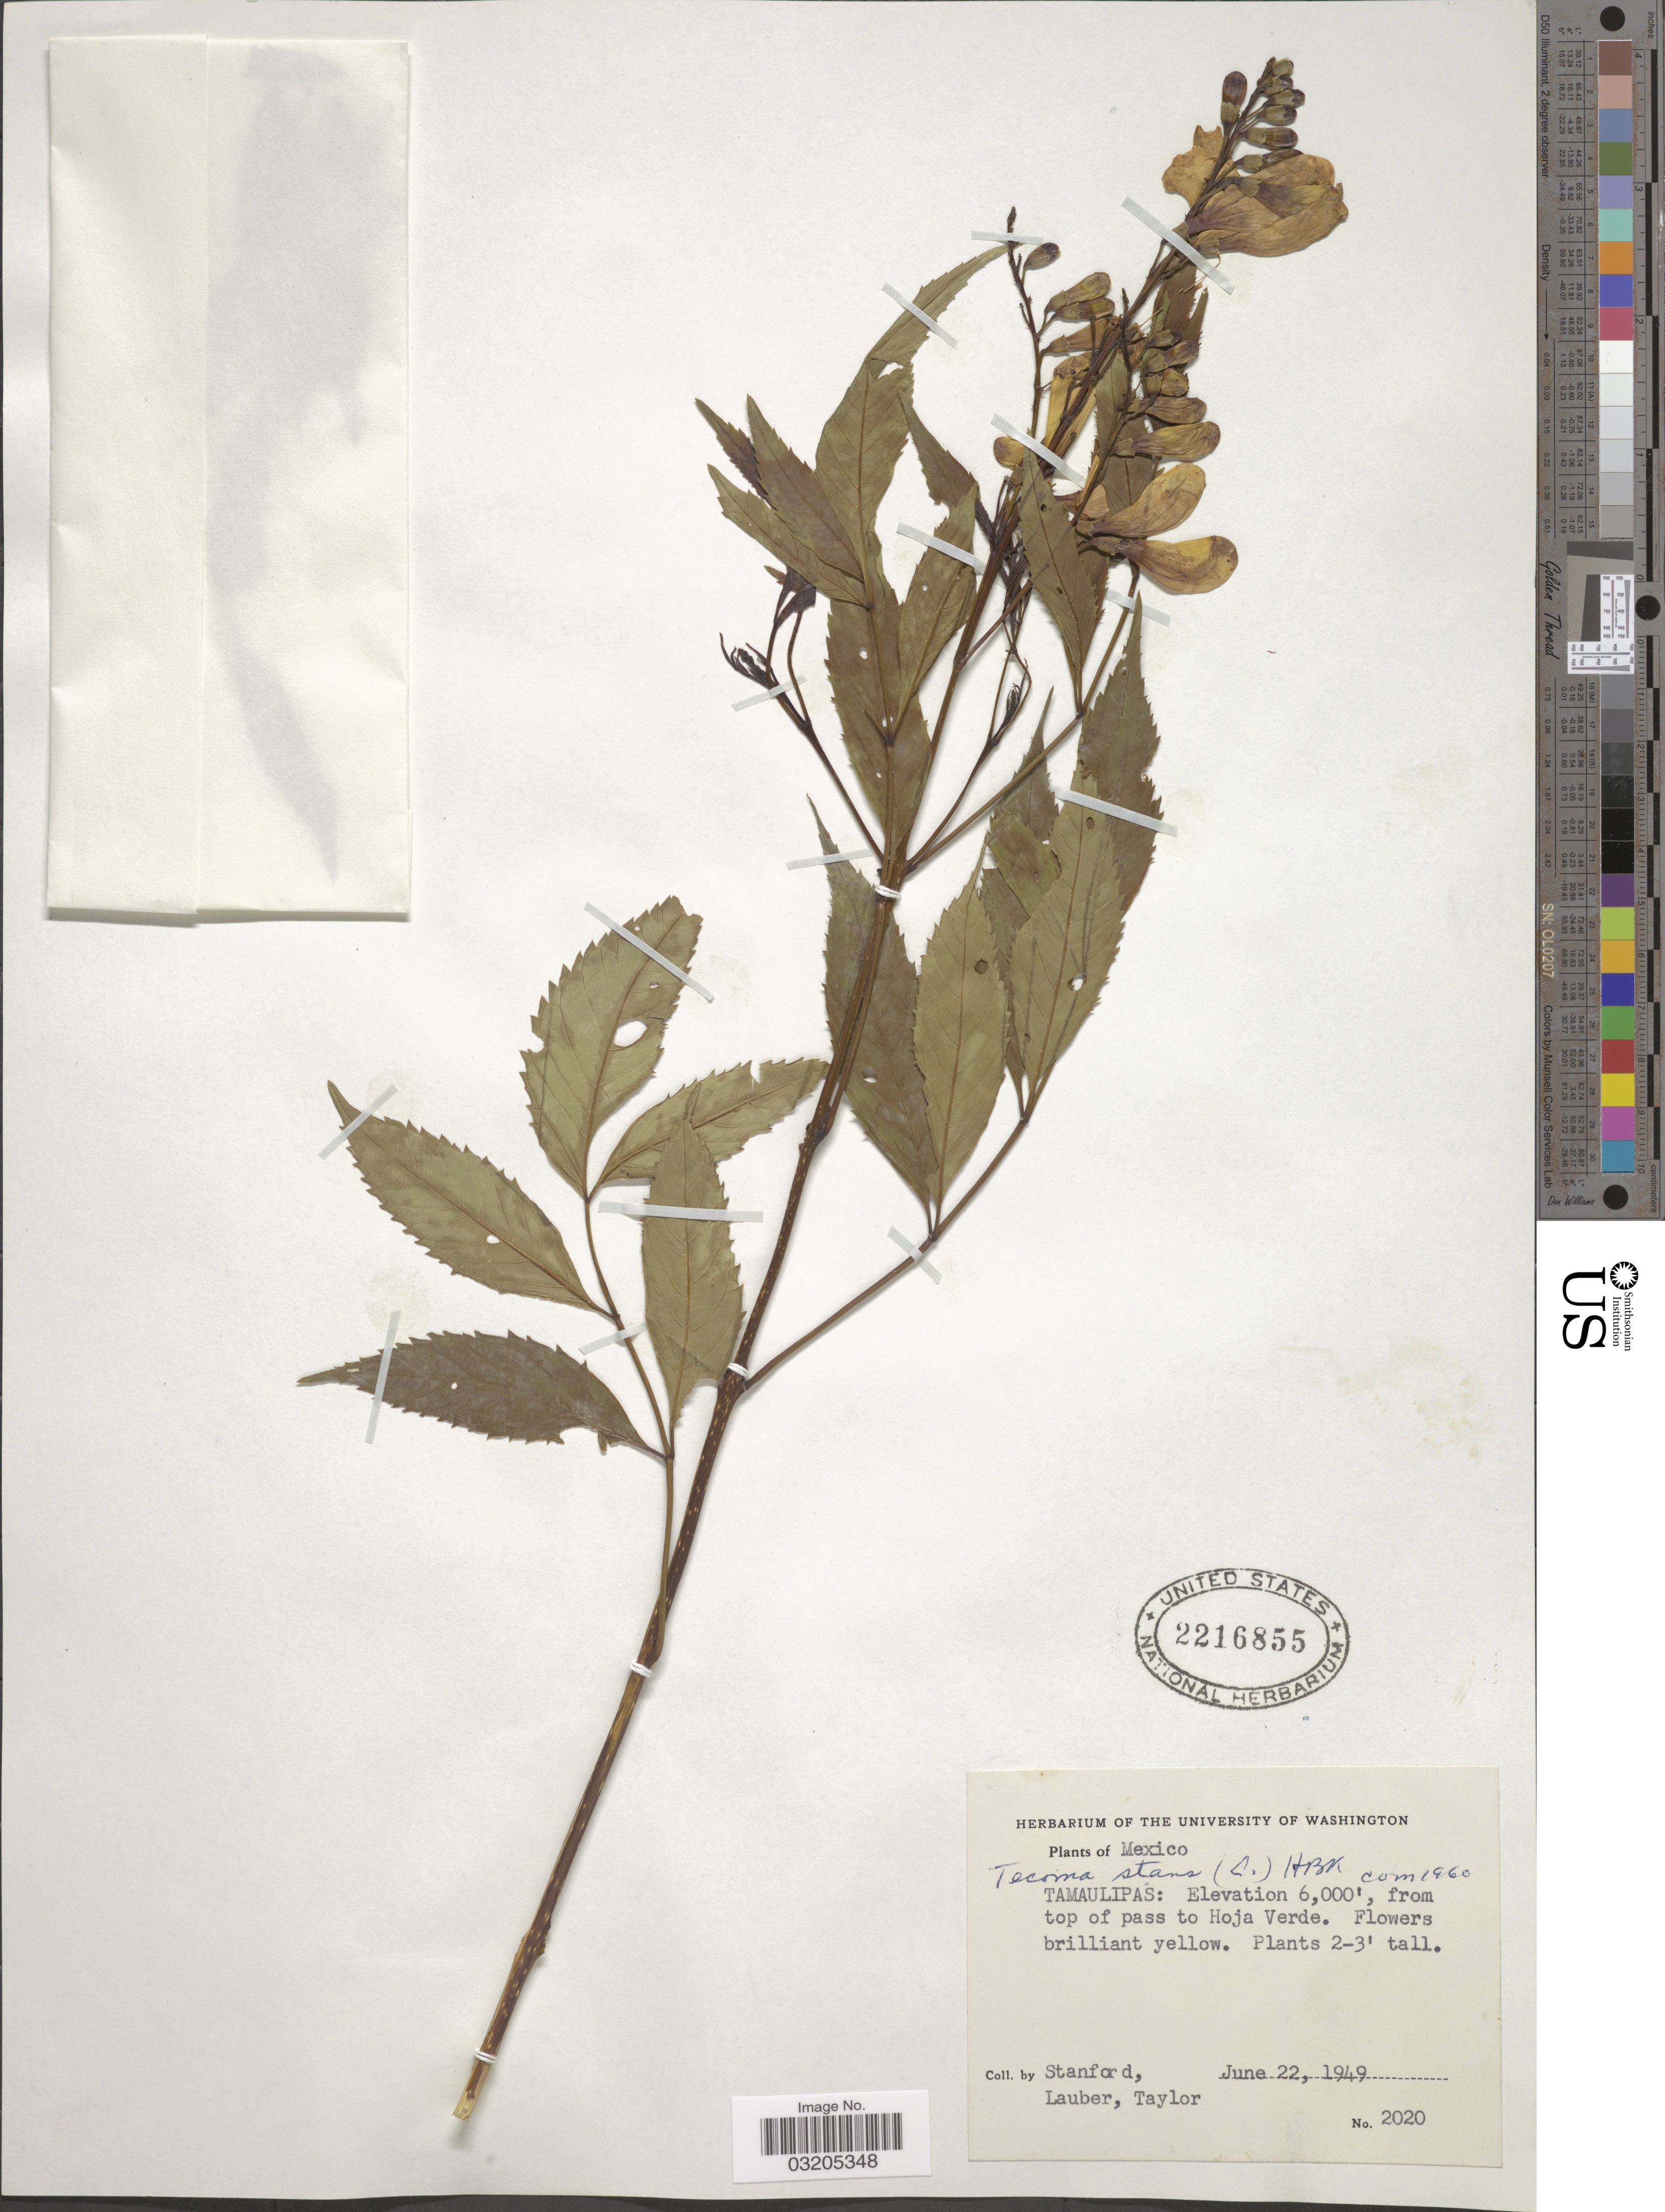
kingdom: Plantae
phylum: Tracheophyta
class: Magnoliopsida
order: Lamiales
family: Bignoniaceae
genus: Tecoma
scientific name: Tecoma stans var. stans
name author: (L.) Juss. ex Kunth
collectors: -. Stanford, -. Lauber & -- Taylor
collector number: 2020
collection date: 1949-06-22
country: Mexico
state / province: Tamaulipas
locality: From top of pass to Hoja Verde.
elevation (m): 1829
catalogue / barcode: US 2216855